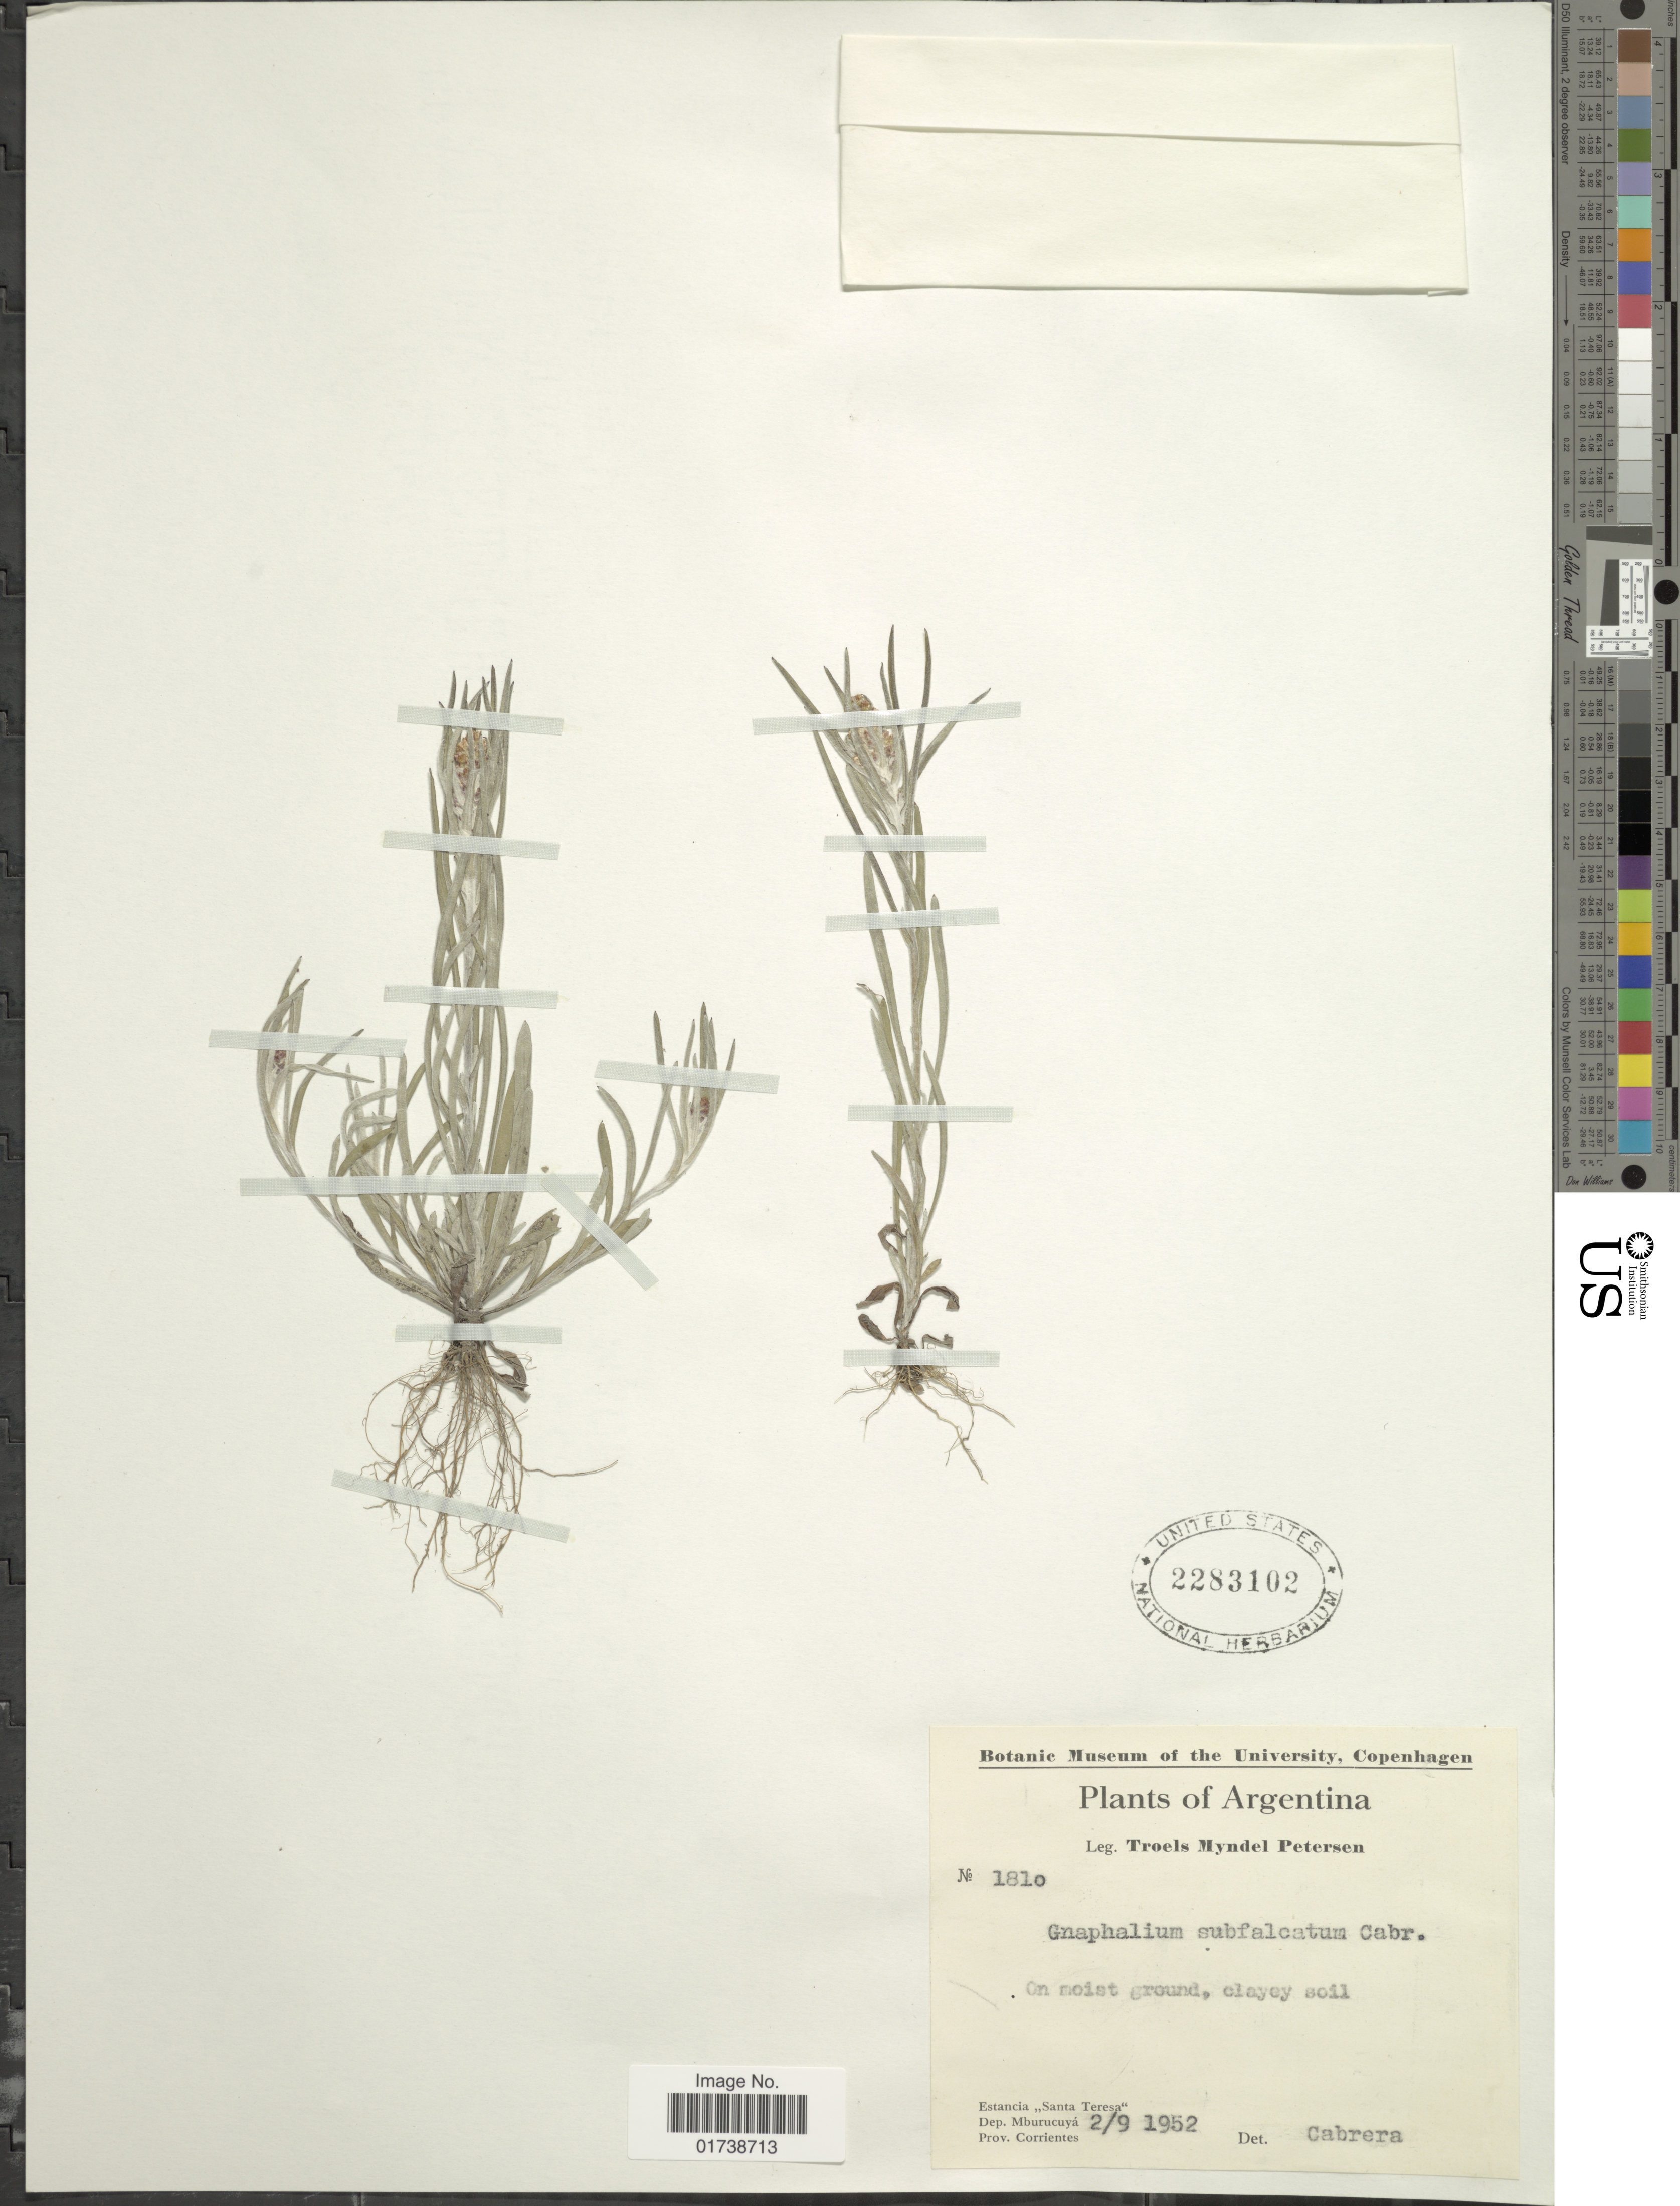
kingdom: Plantae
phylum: Tracheophyta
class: Magnoliopsida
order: Asterales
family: Asteraceae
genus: Gamochaeta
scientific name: Gamochaeta subfalcata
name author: (Cabrera) Cabrera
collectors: T. M. Petersen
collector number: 1810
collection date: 1952-09-02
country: Argentina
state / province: Corrientes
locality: Estancia Santa Teresa, Dep. Mburucuya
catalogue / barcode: US 2283102